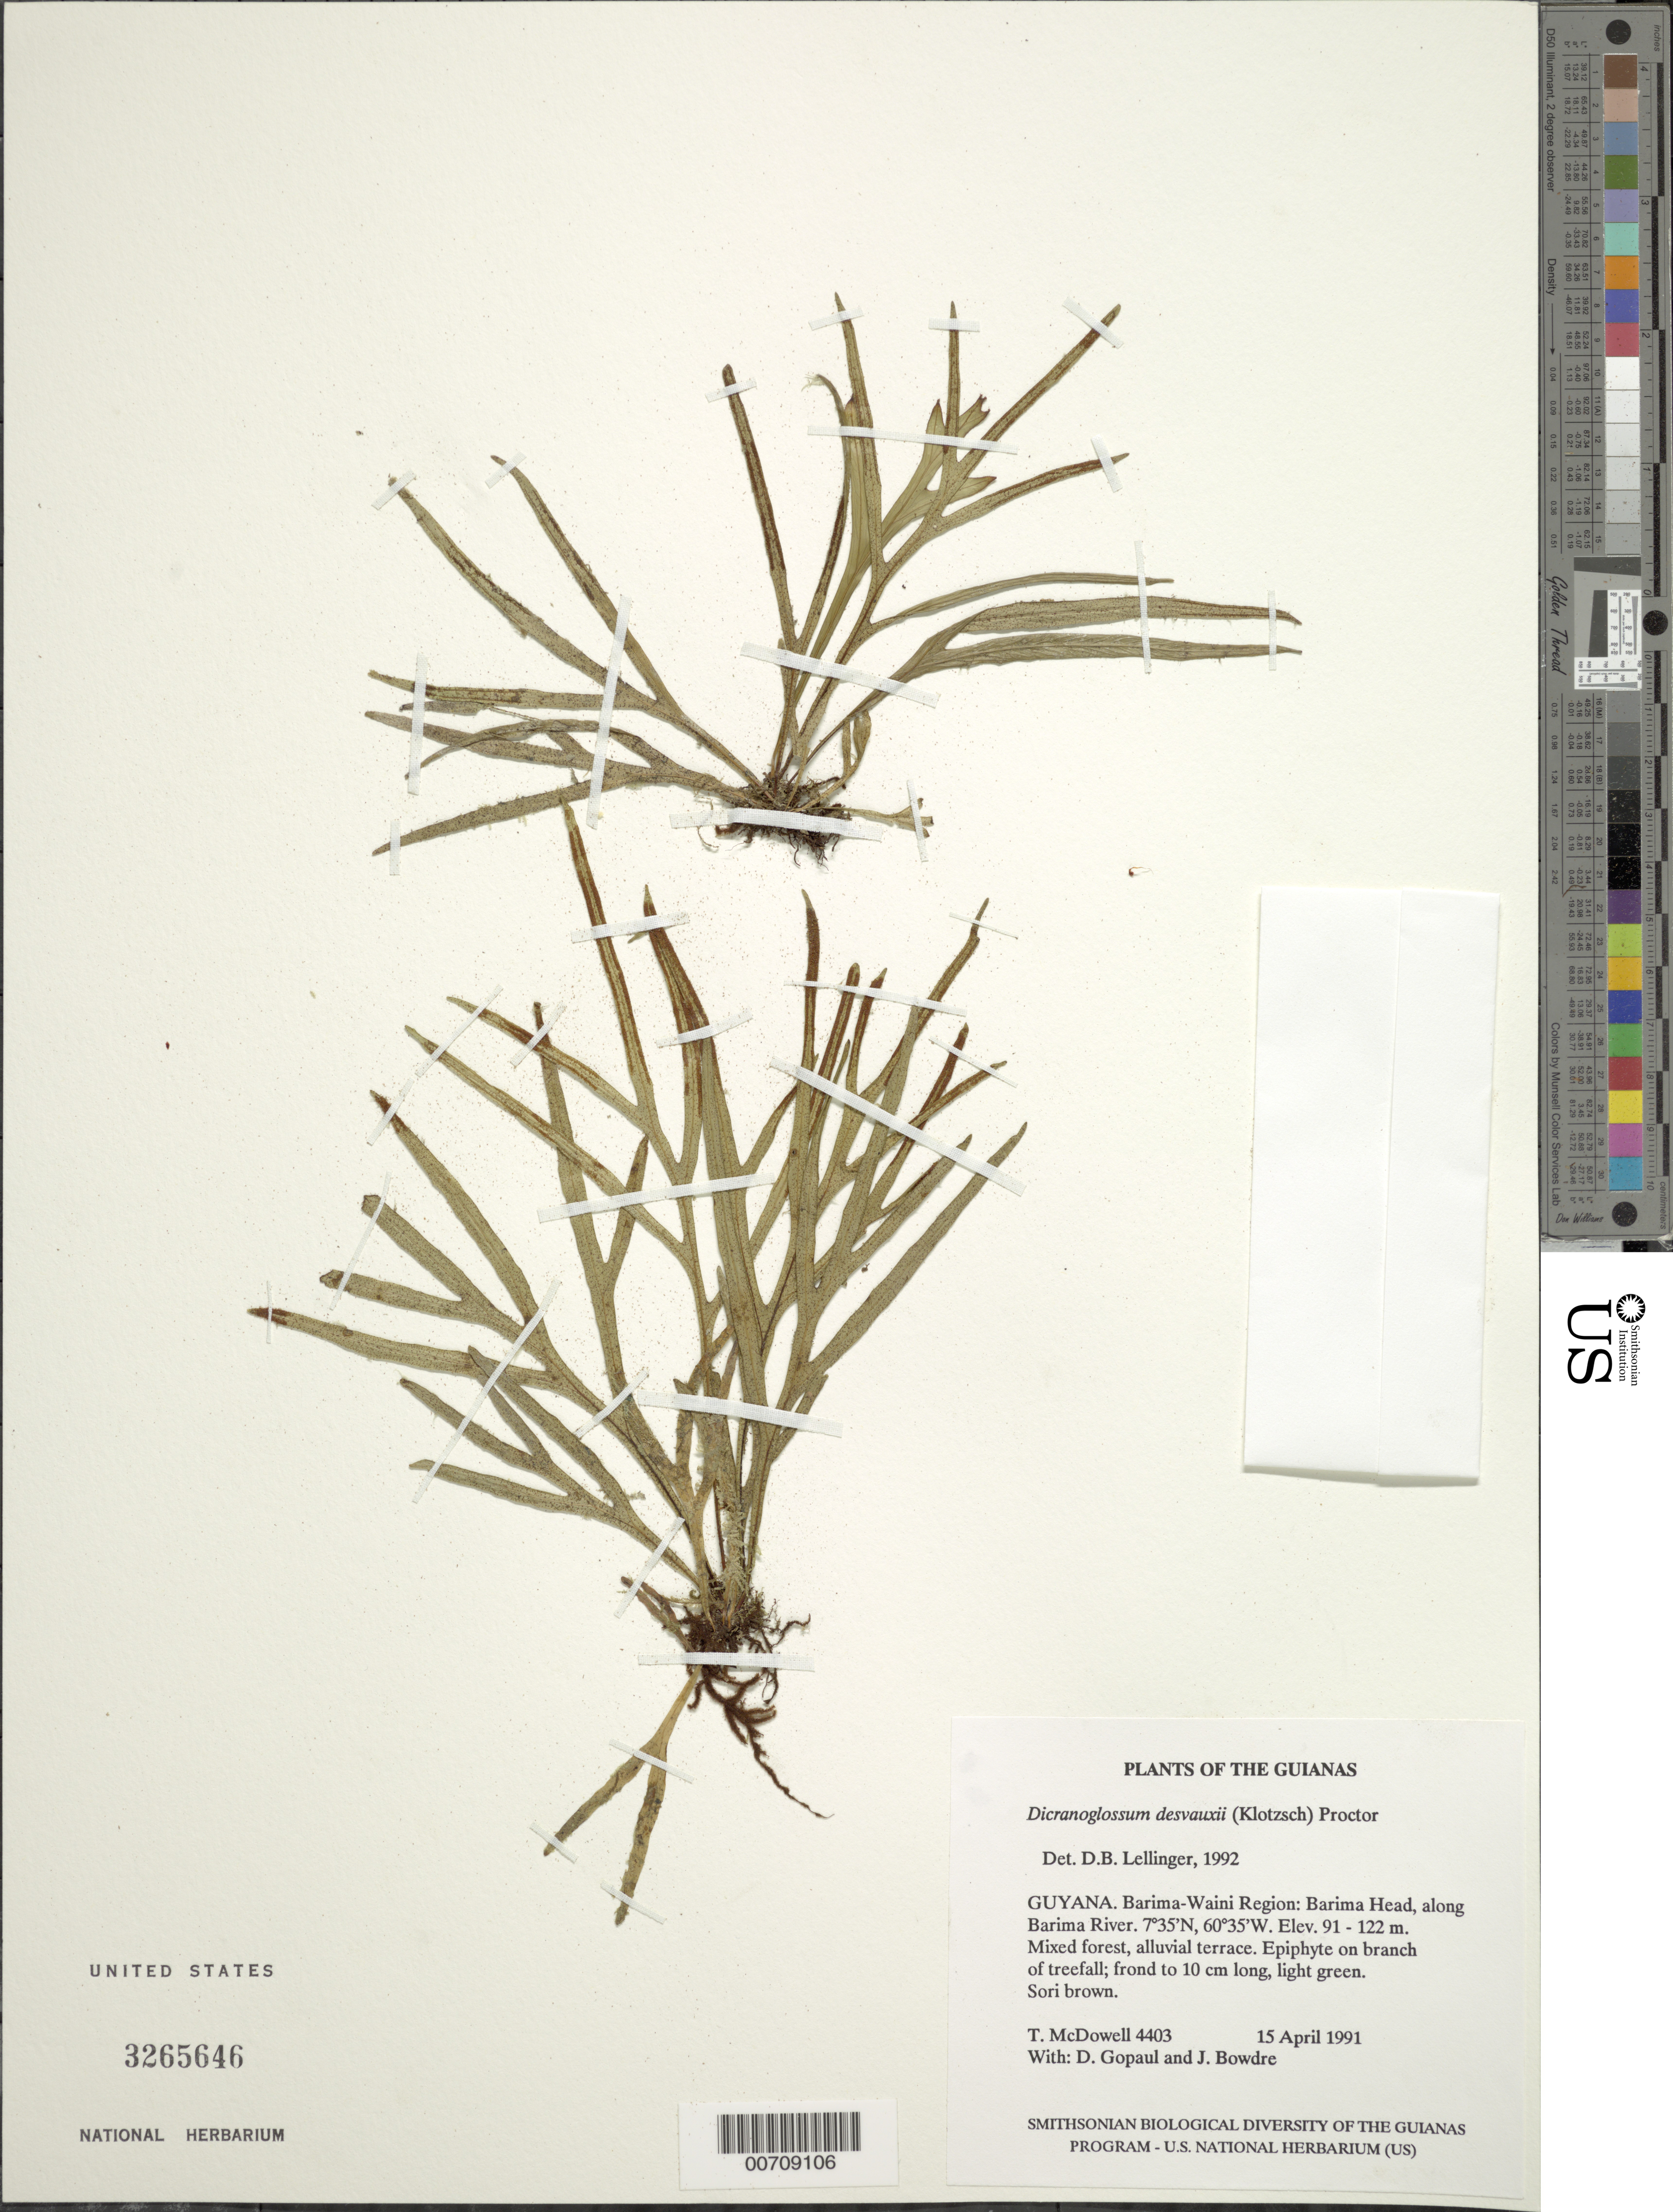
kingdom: Plantae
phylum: Tracheophyta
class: Polypodiopsida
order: Polypodiales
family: Polypodiaceae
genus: Pleopeltis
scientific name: Pleopeltis desvauxii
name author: (Klotzsch) Salino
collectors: T. McDowell, D. Gopaul & J. Bowdre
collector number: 4403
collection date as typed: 15 April 1991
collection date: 1991-04-15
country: Guyana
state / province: Barima-Waini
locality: Barima Head, along Barima River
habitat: Mixed forest, alluvial terrace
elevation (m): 91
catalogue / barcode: US 3265646